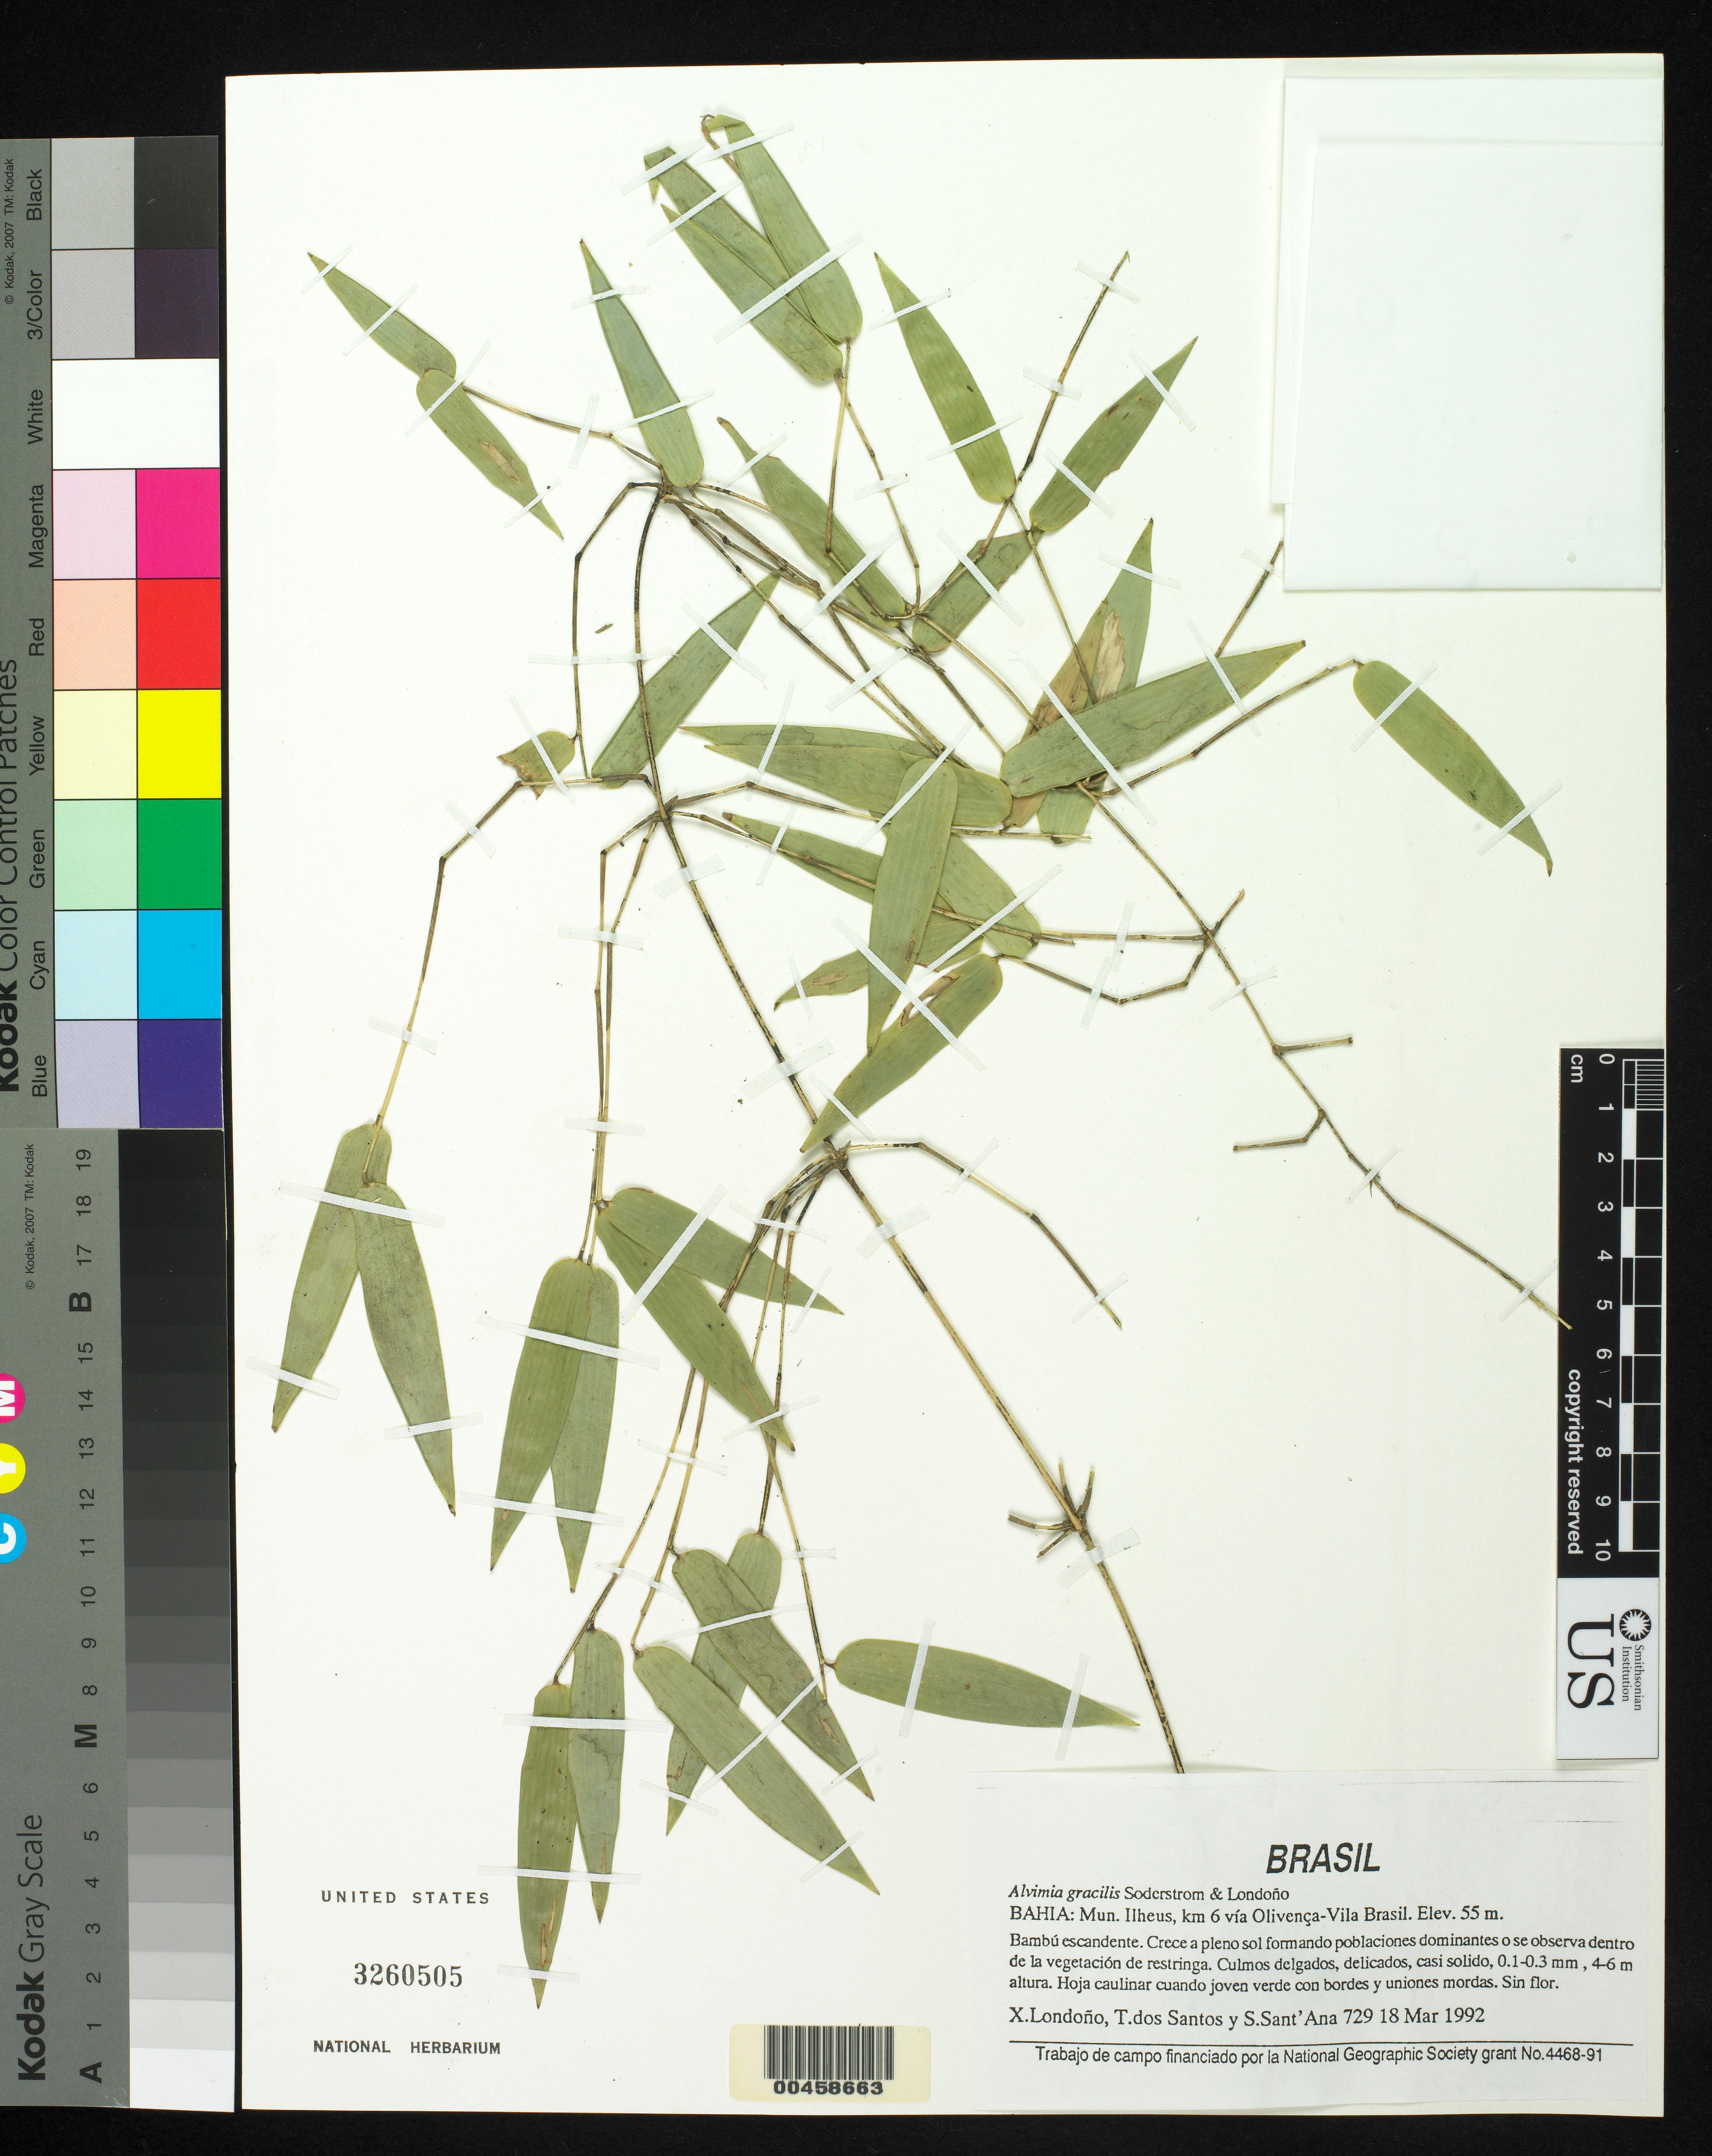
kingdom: Plantae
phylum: Tracheophyta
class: Liliopsida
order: Poales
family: Poaceae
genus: Alvimia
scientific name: Alvimia gracilis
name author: Soderstr. & Londoño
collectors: X. Londoño, T. S. Santos & A. Sant'ana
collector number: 729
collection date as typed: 18 Mar 1992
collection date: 1992-03-18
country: Brazil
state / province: Bahia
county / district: Ilhéus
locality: Olivenca - vila-brasil, km 6 via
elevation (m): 55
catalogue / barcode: US 3260505